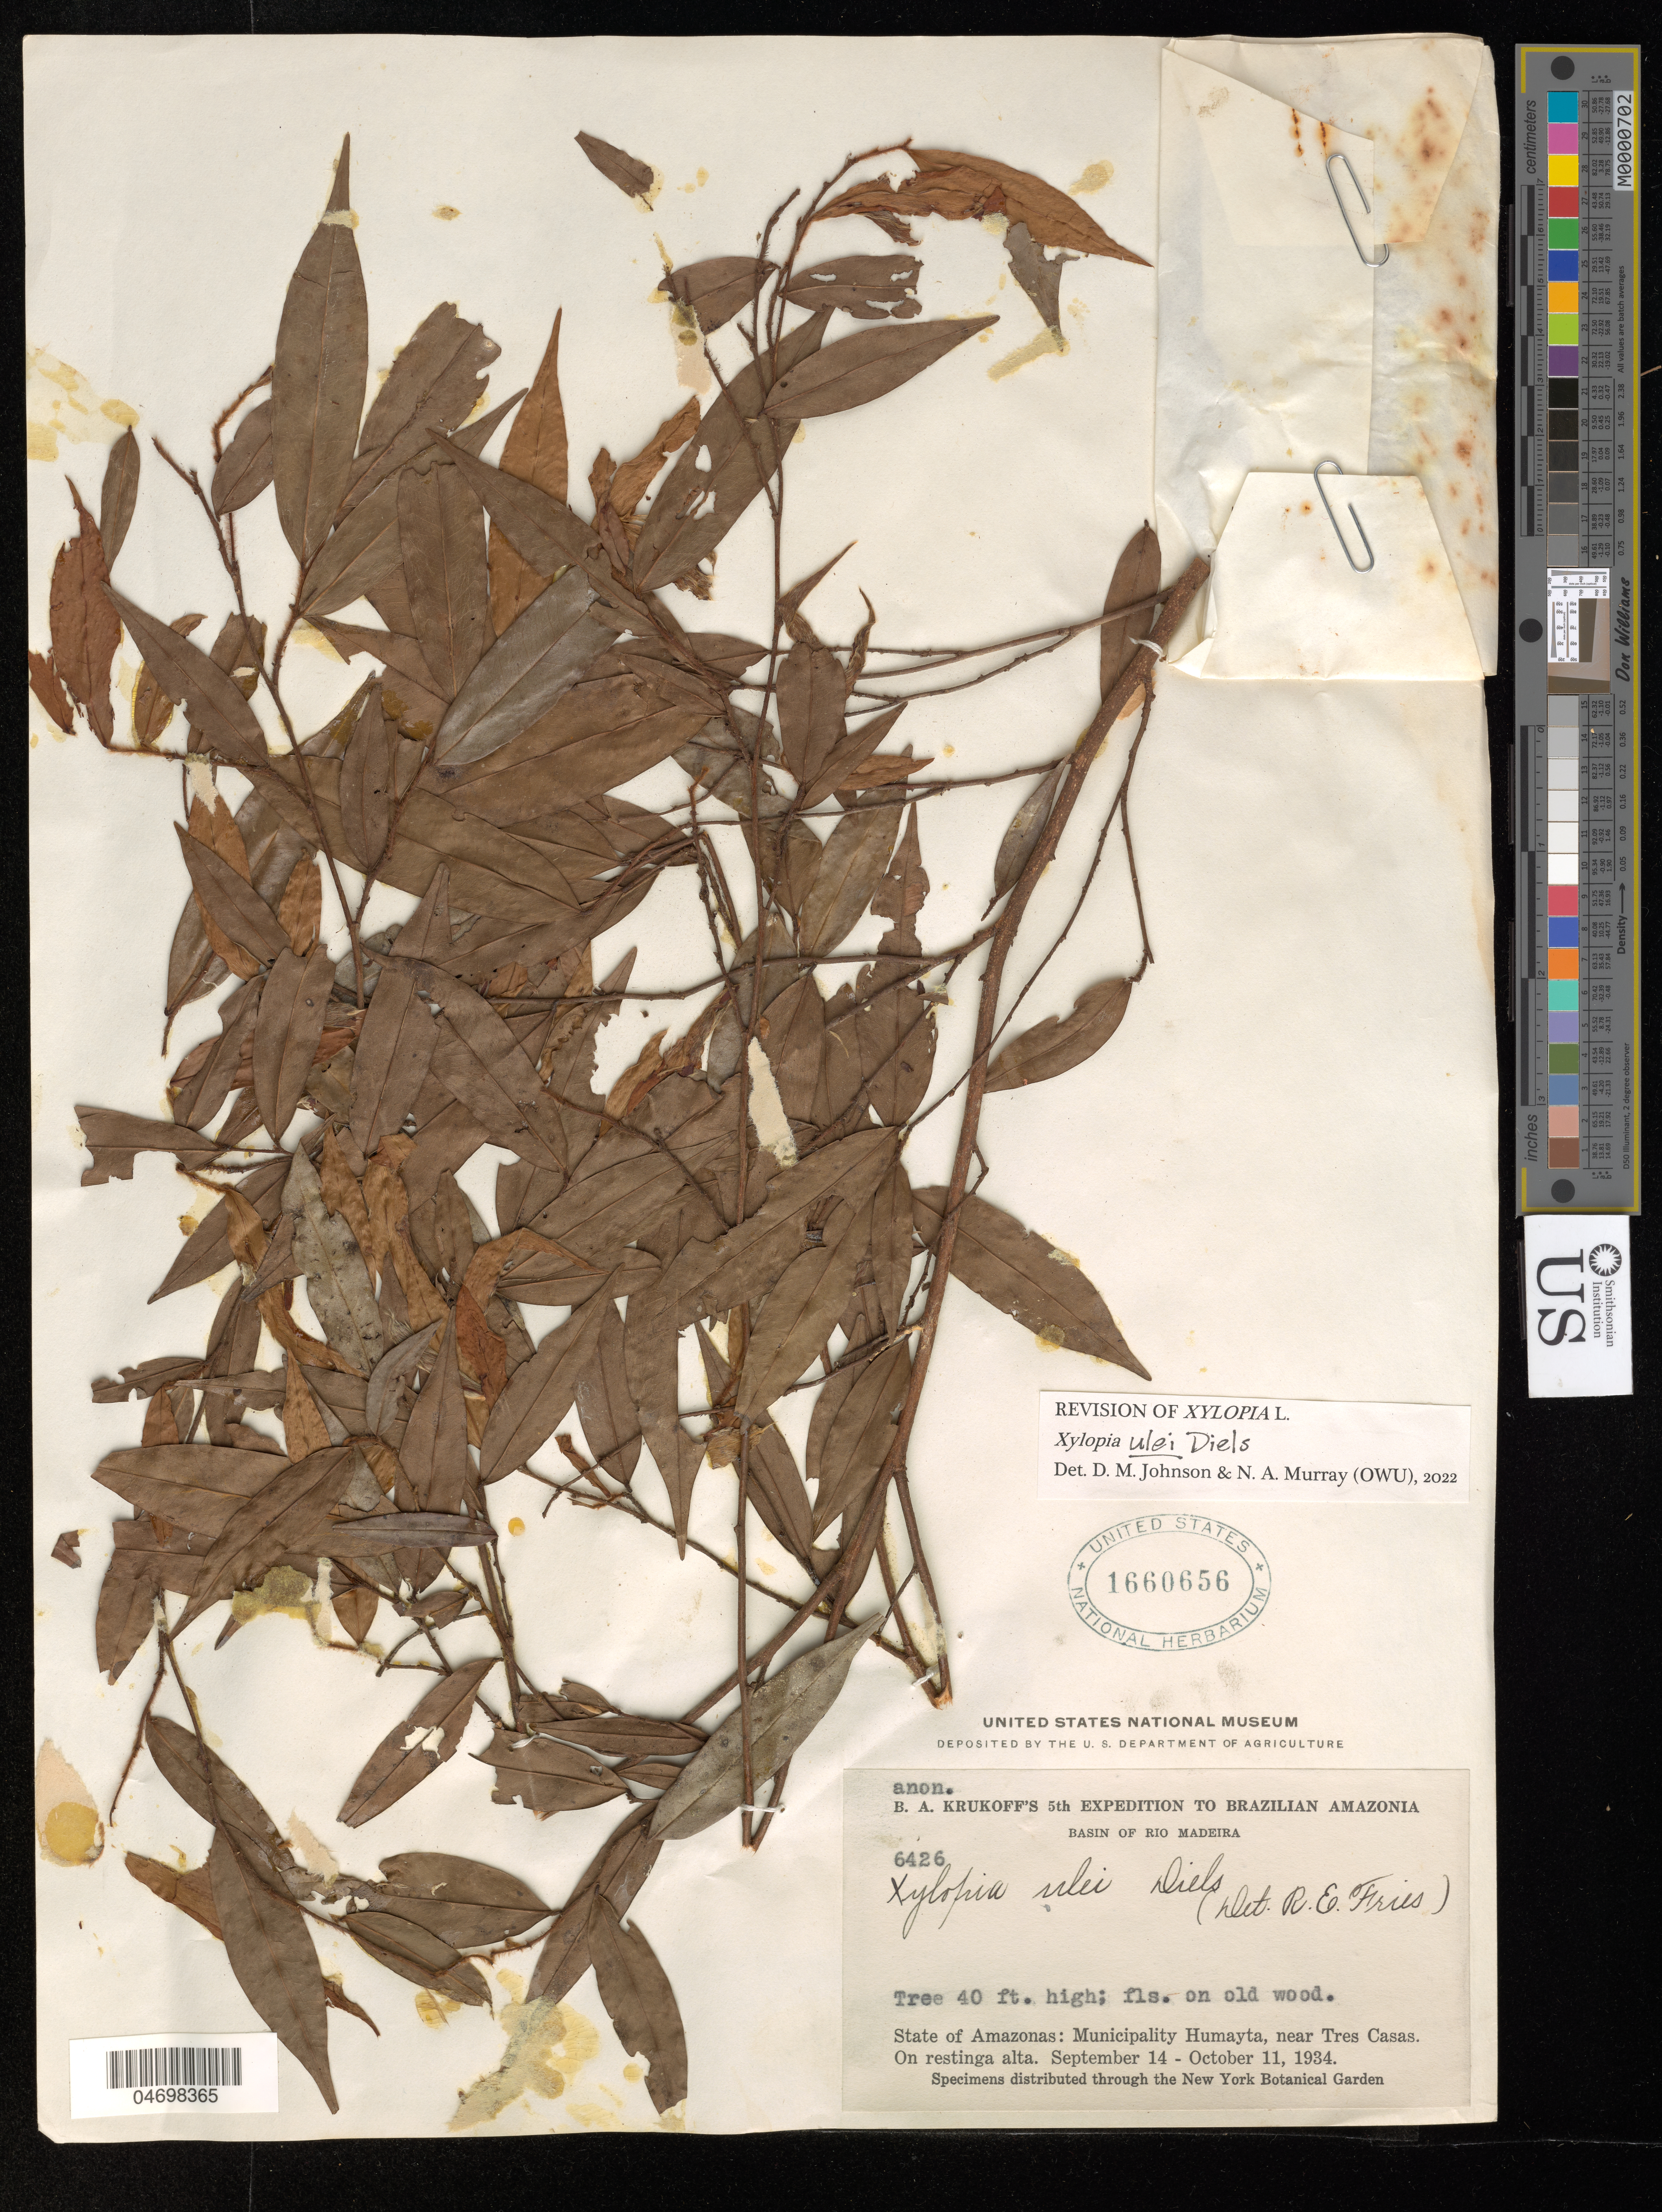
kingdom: Plantae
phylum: Tracheophyta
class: Magnoliopsida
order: Magnoliales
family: Annonaceae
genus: Xylopia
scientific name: Xylopia ulei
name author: Diels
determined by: Johnson, D. M.; Murray, N. A.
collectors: B. A. Krukoff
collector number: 6426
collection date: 1934-09-14,1934-10-11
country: Brazil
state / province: Amazonas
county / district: Humaitá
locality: Basin of Rio Madeira. Near Tres Casas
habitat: On restinga alta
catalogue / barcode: US 1660656